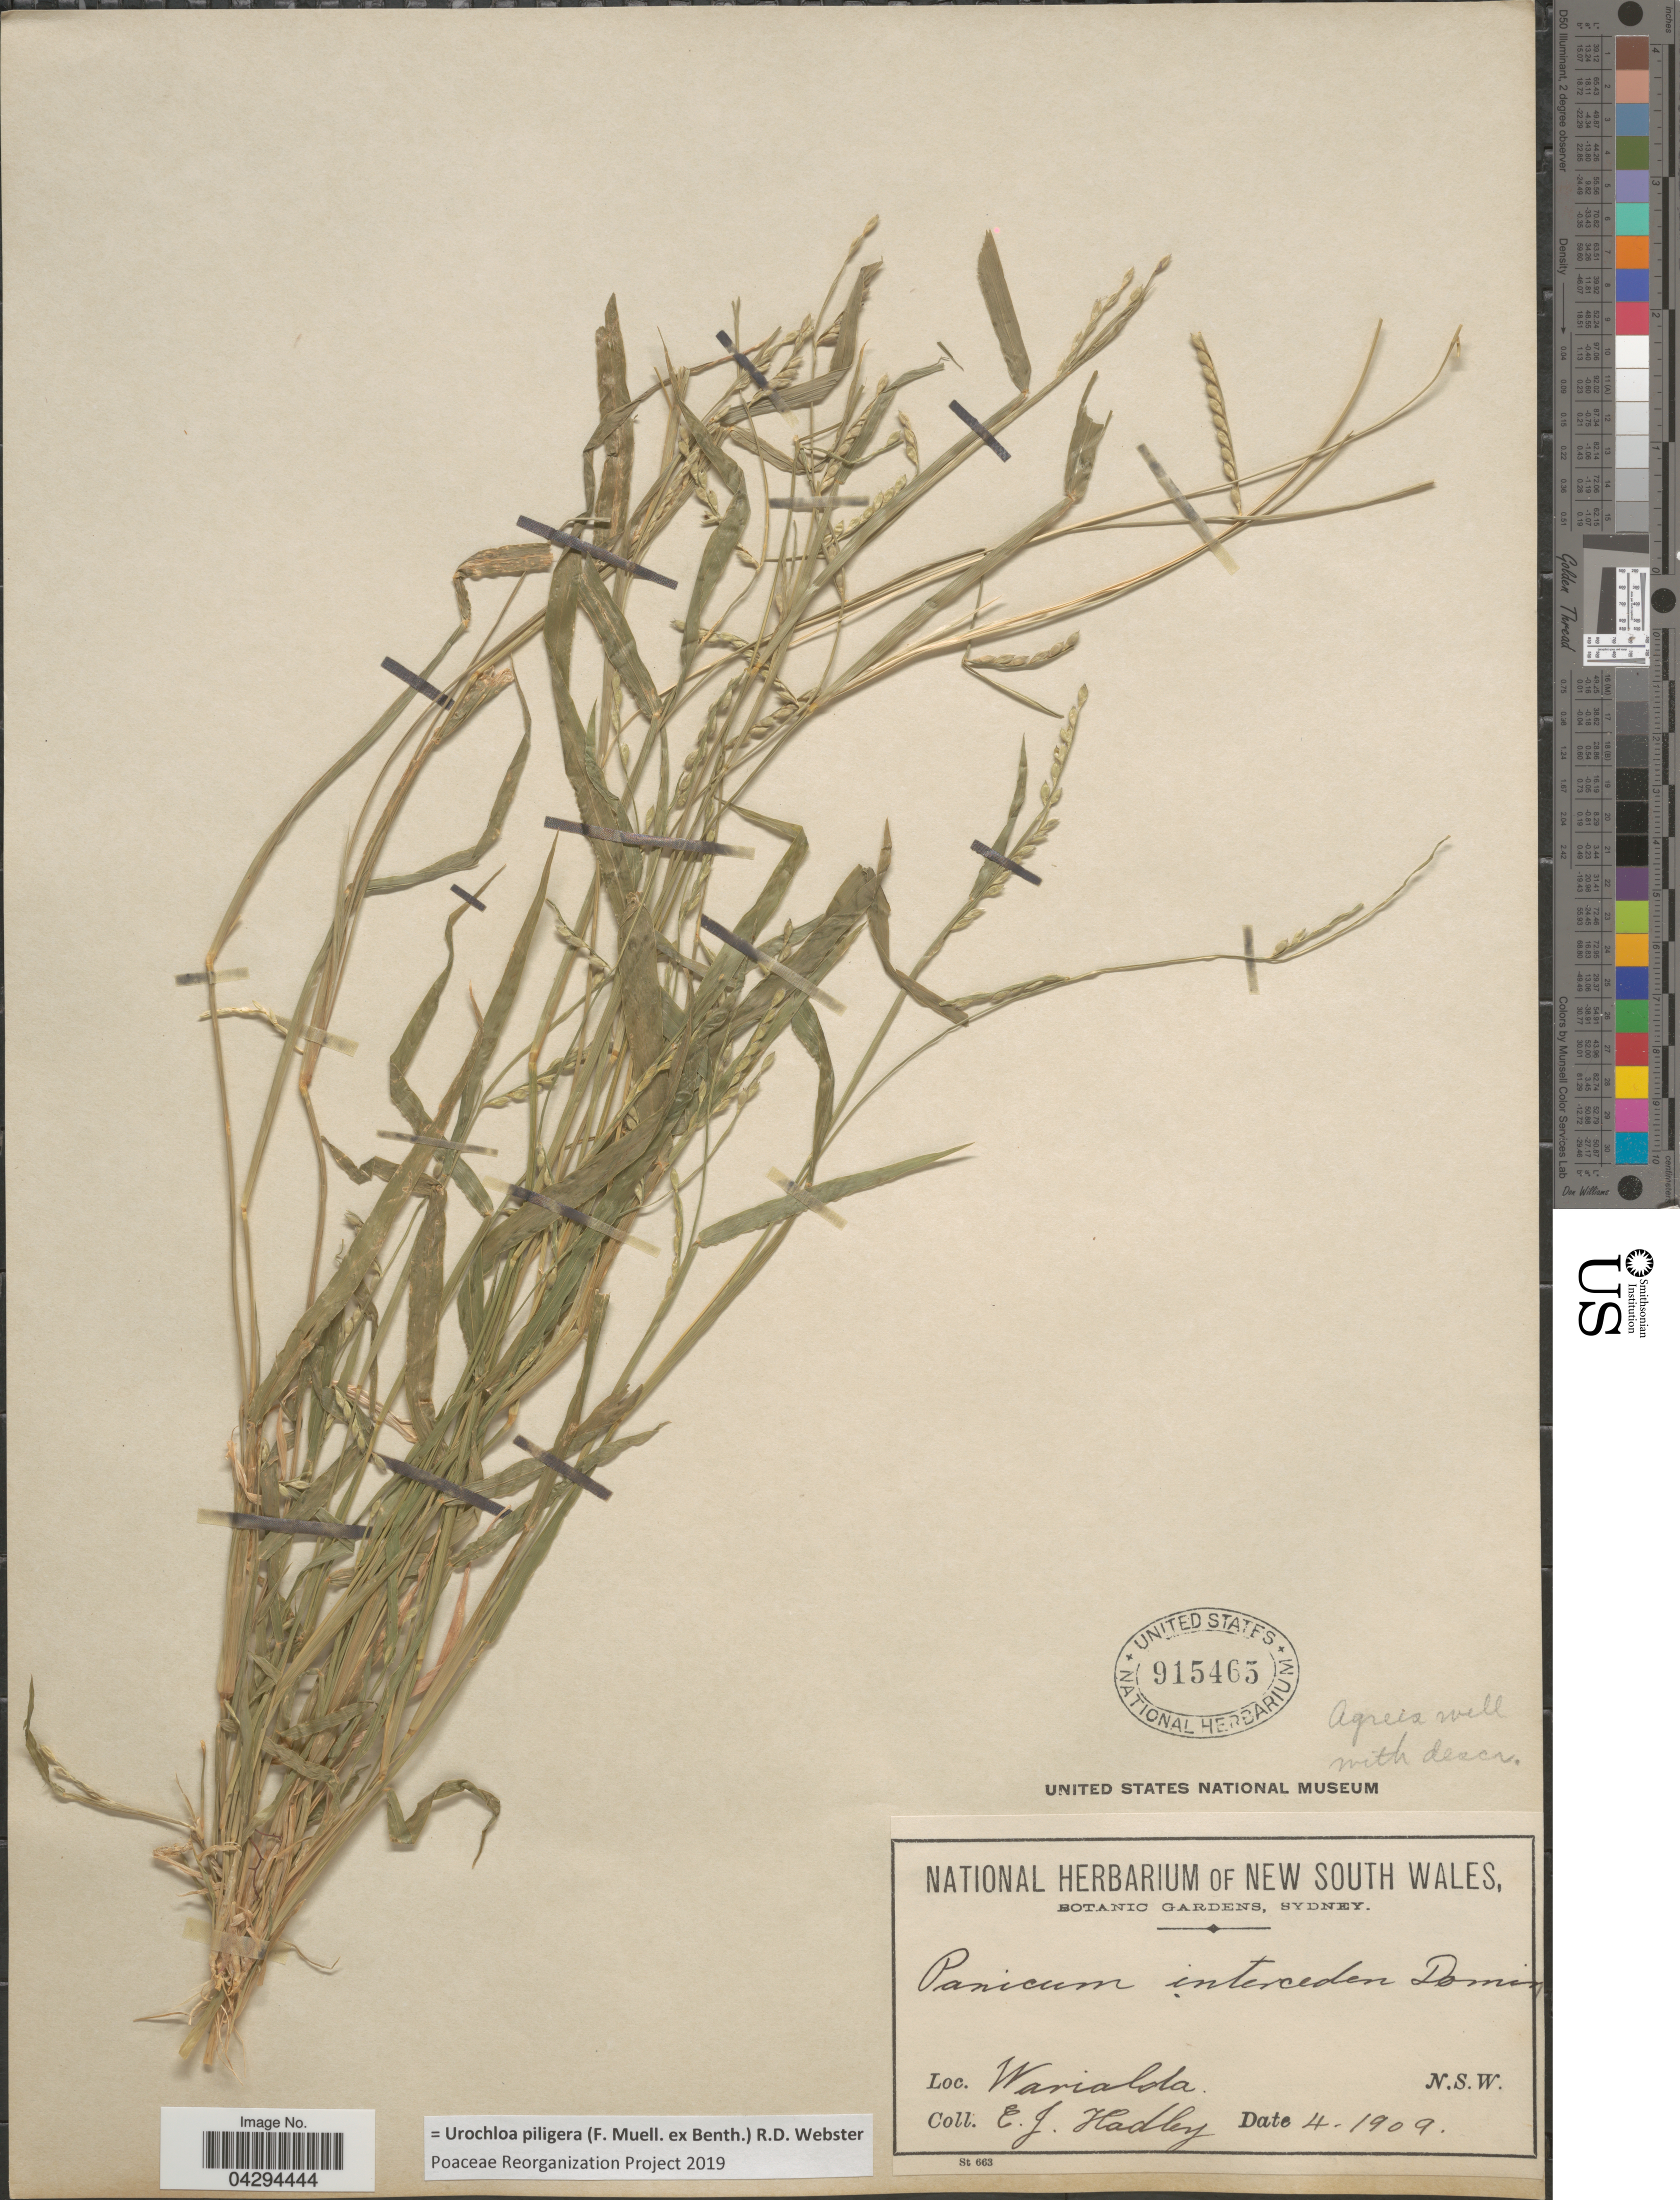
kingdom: Plantae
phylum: Tracheophyta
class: Liliopsida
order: Poales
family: Poaceae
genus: Urochloa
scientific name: Urochloa piligera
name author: (F. Muell. ex Benth.) R.D. Webster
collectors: C. Hadley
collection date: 1909-04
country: Australia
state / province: New South Wales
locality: Warialda.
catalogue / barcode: US 915465